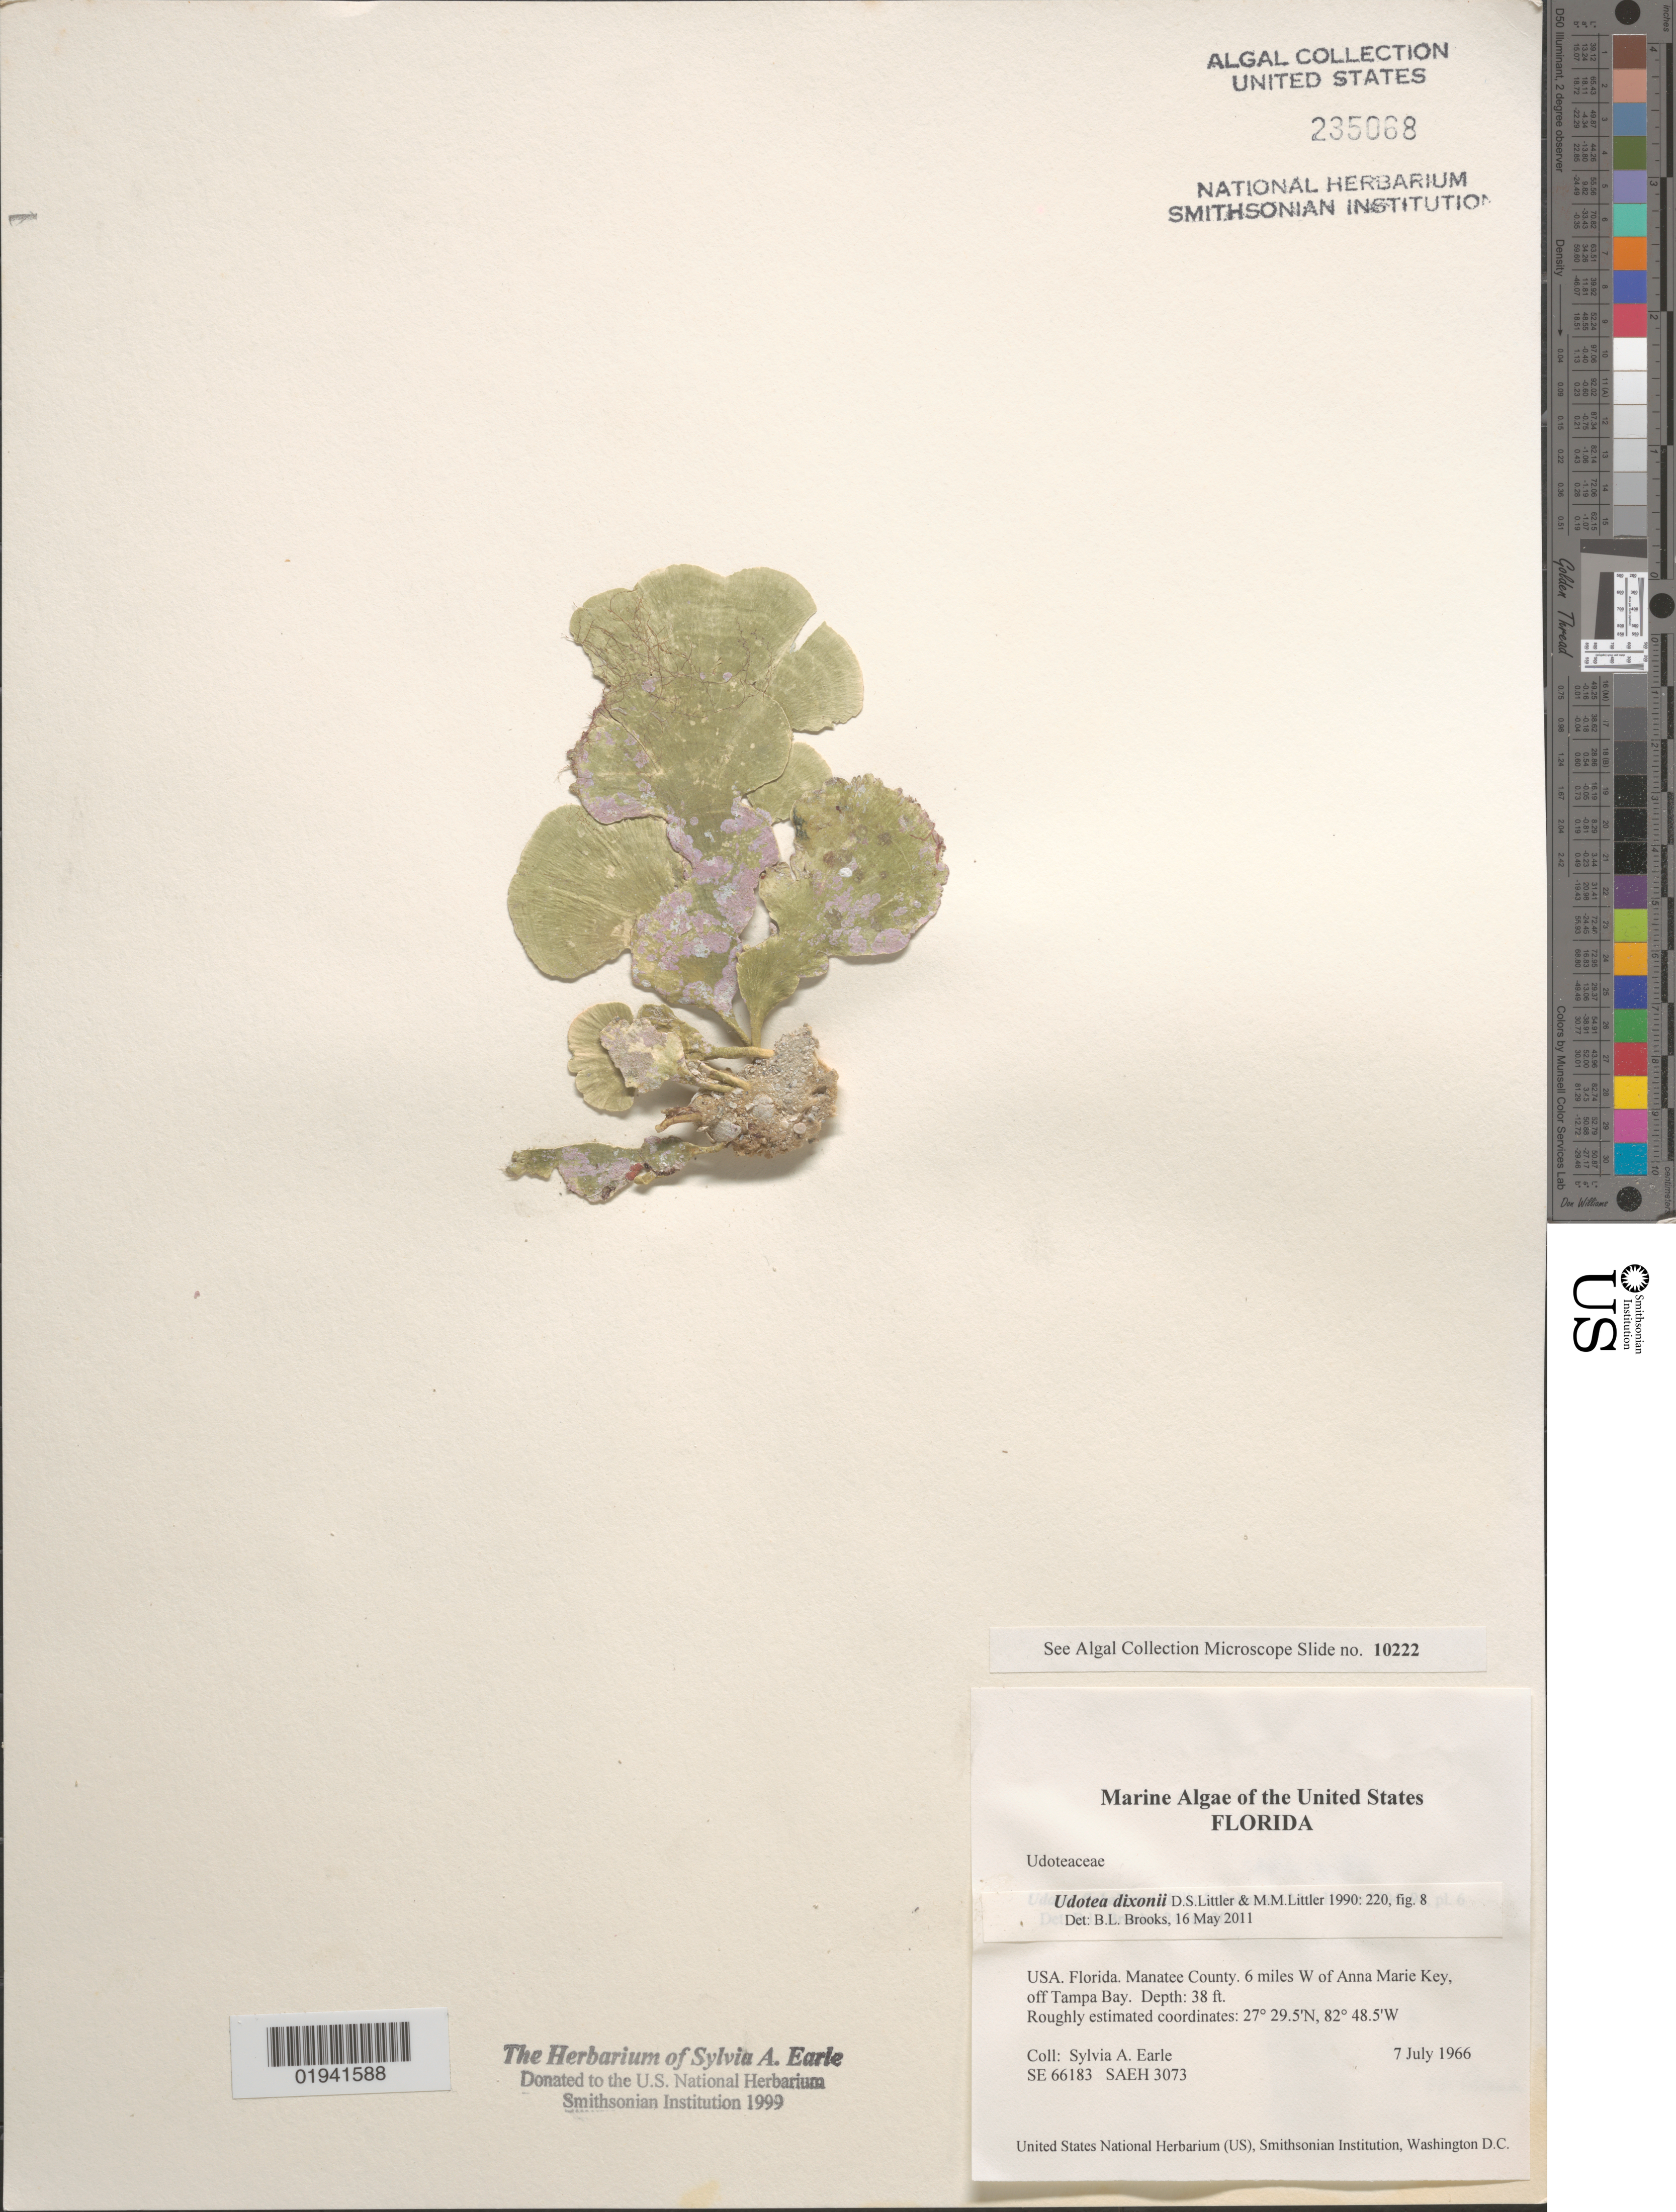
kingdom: Plantae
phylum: Chlorophyta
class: Ulvophyceae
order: Bryopsidales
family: Udoteaceae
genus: Udotea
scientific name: Udotea dixonii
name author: D.S. Littler & Littler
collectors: S. A. Earle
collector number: SE66183/SAEH3073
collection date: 1966-07-07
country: United States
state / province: Florida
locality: Manatee County. 6 miles W of Anna Marie Key, off Tampa Bay.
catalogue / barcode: US 235068